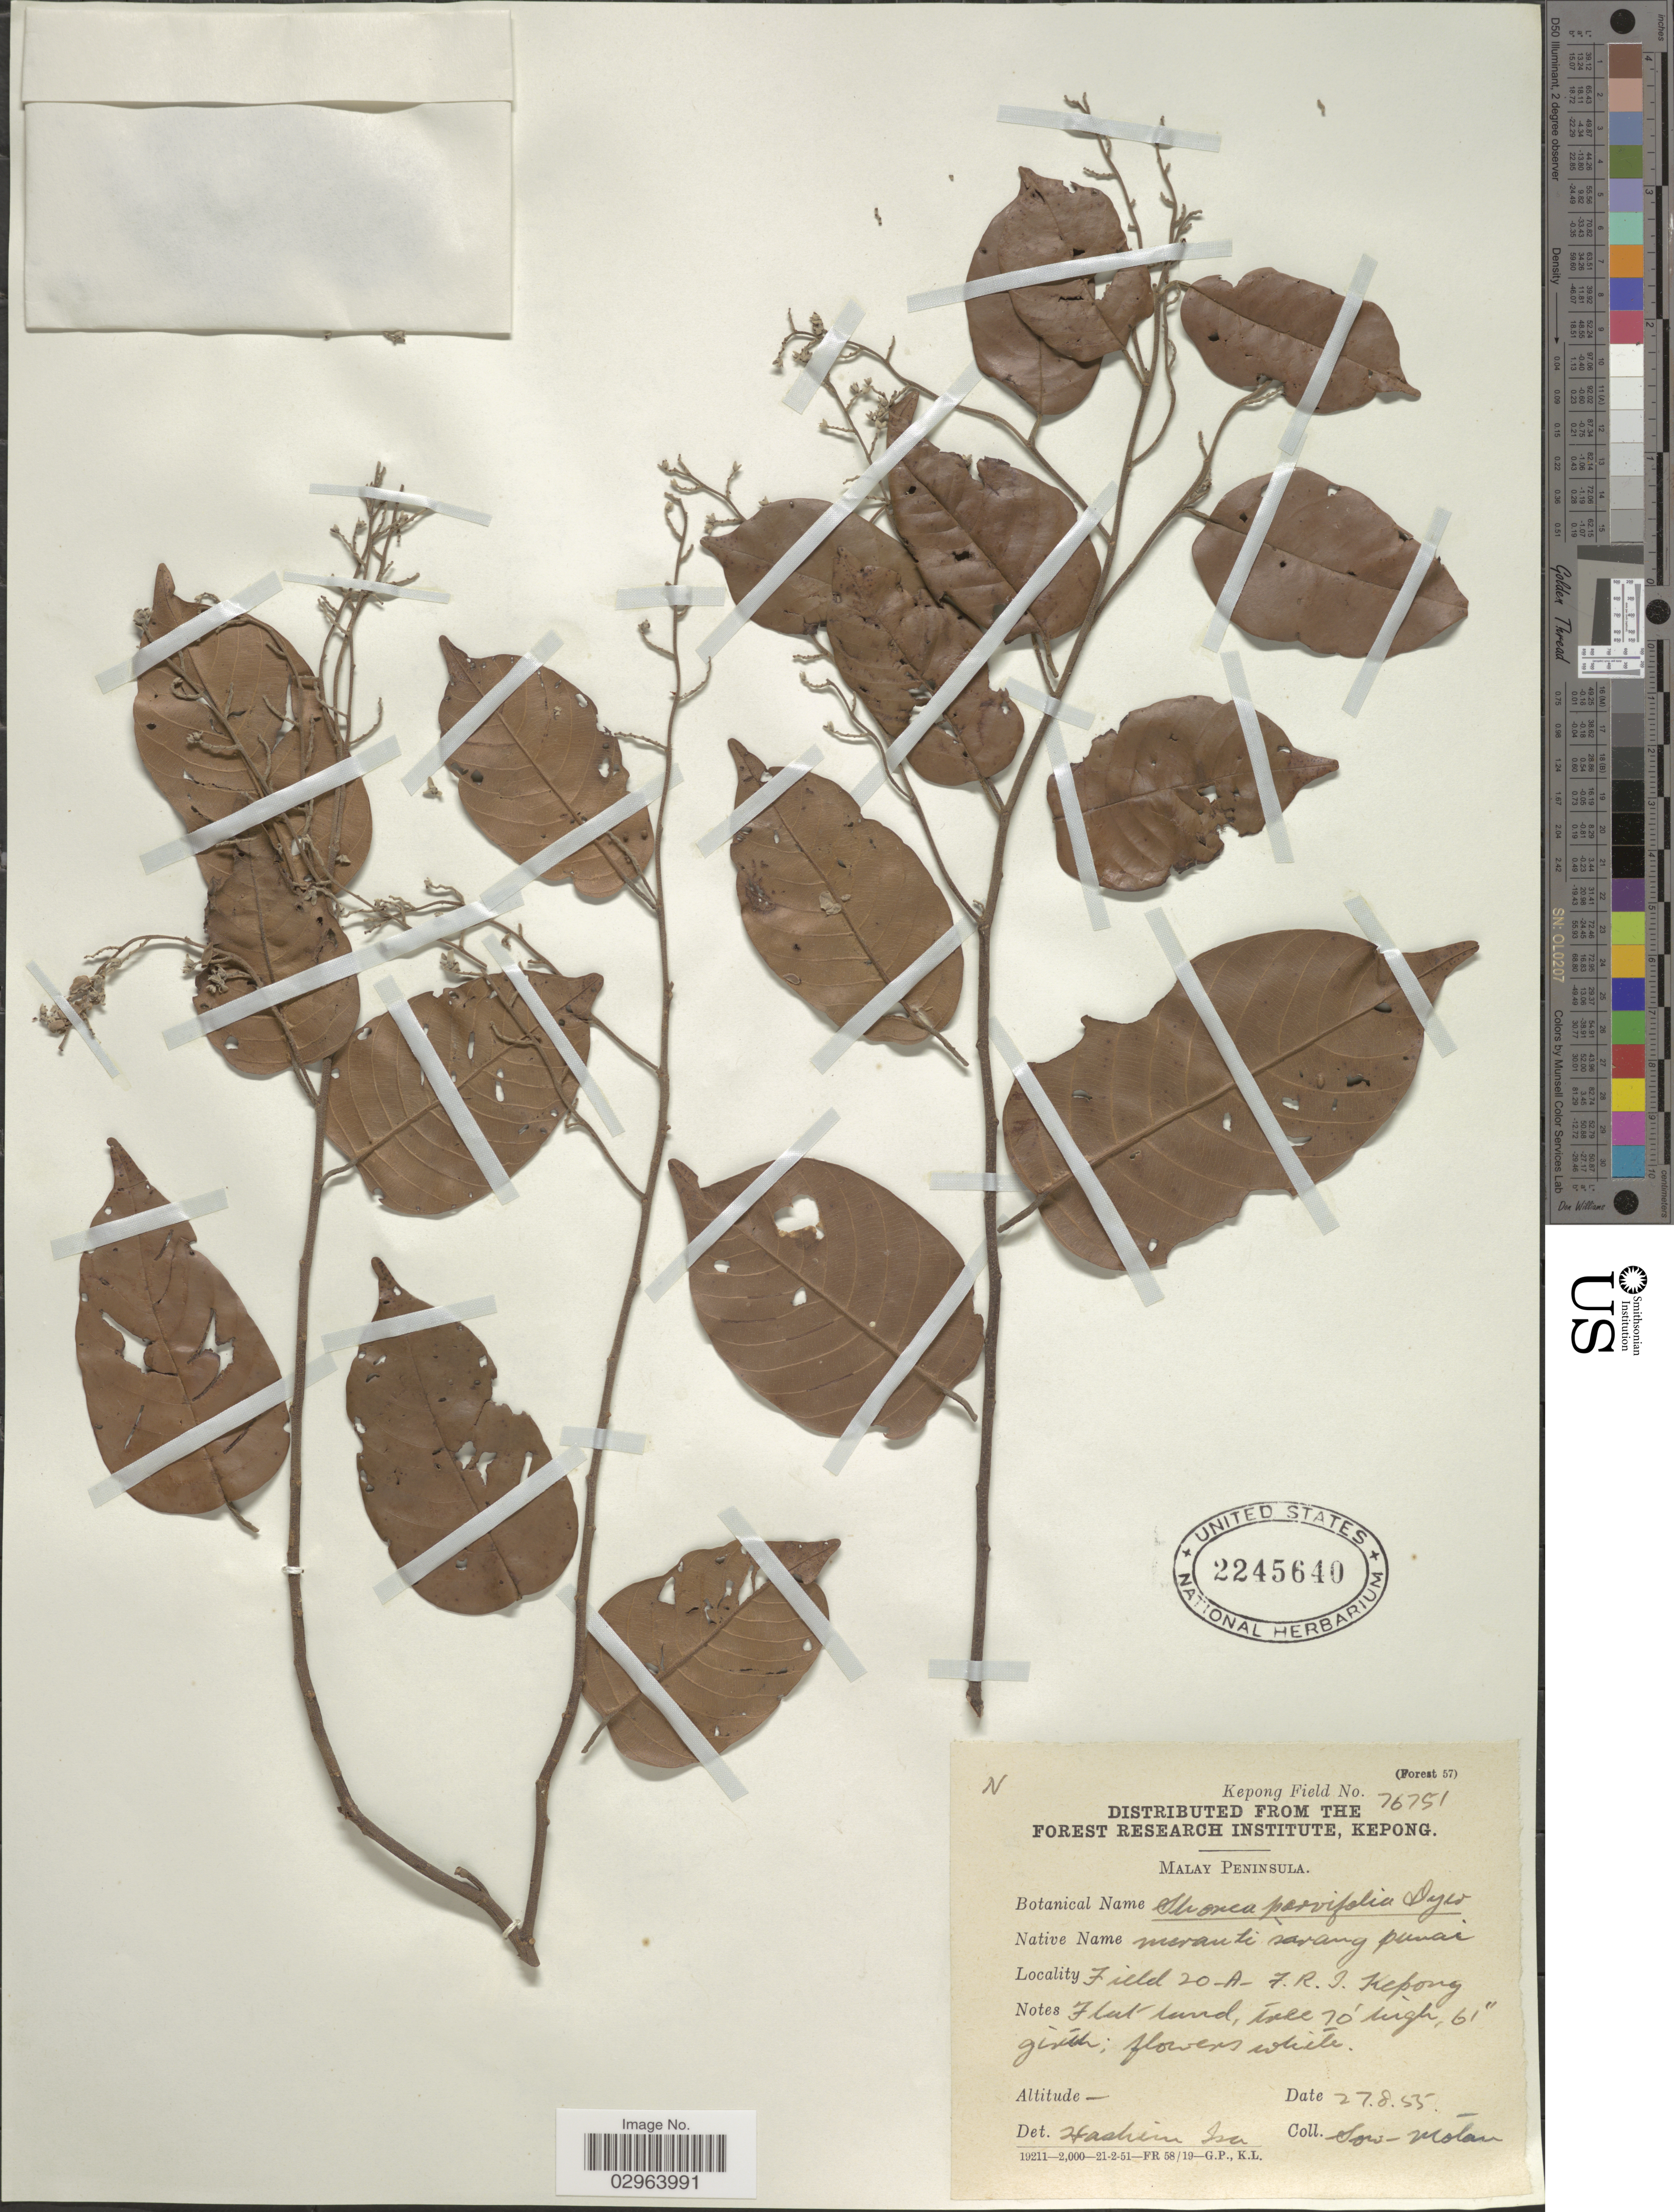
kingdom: Plantae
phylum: Tracheophyta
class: Magnoliopsida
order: Malvales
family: Dipterocarpaceae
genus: Rubroshorea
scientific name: Rubroshorea parvifolia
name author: (Dyer) P.S. Ashton & J. Heck.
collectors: -. Sow & -. Motan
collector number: Kepong Field 76751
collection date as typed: Transcribed d/m/y: 27/8/55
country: Malaysia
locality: Malay Peninsula. Field 20-A-F.R.I. Kepong.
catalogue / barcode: US 2245640